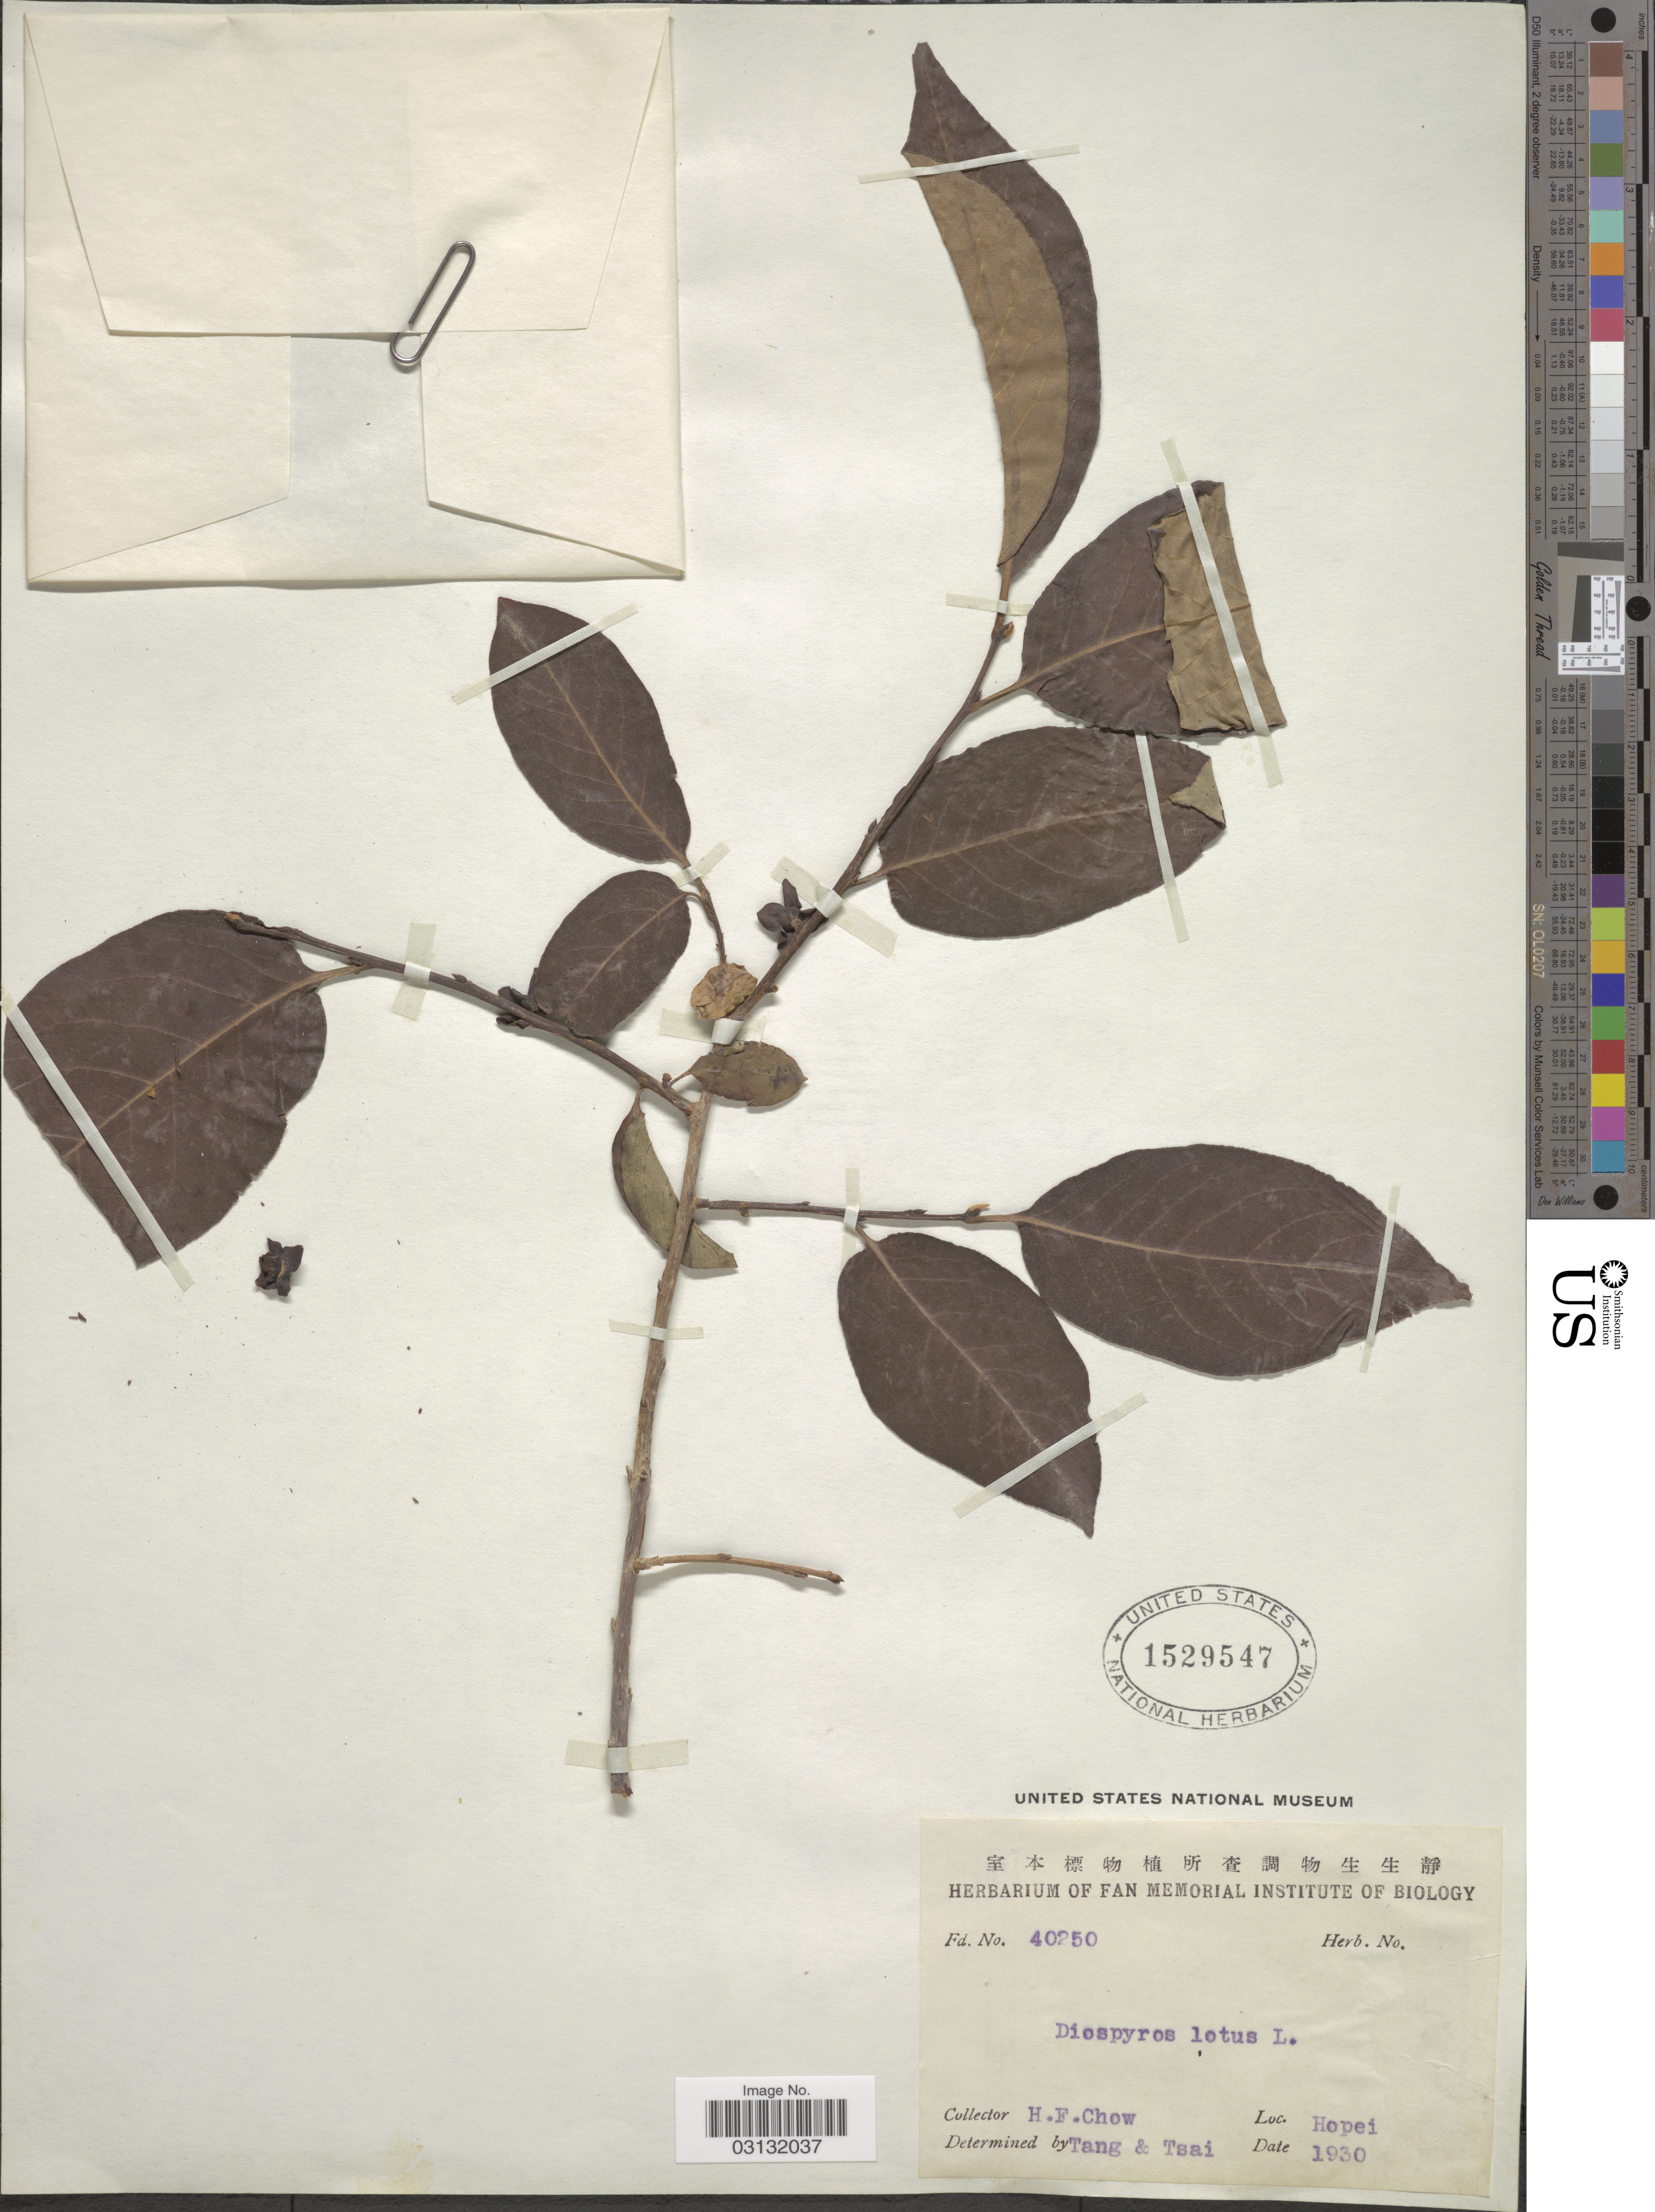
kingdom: Plantae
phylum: Tracheophyta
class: Magnoliopsida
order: Ericales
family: Ebenaceae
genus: Diospyros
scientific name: Diospyros lotus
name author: L.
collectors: H. Chow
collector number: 40250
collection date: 1930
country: China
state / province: Hebei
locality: Hopei.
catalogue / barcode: US 1529547